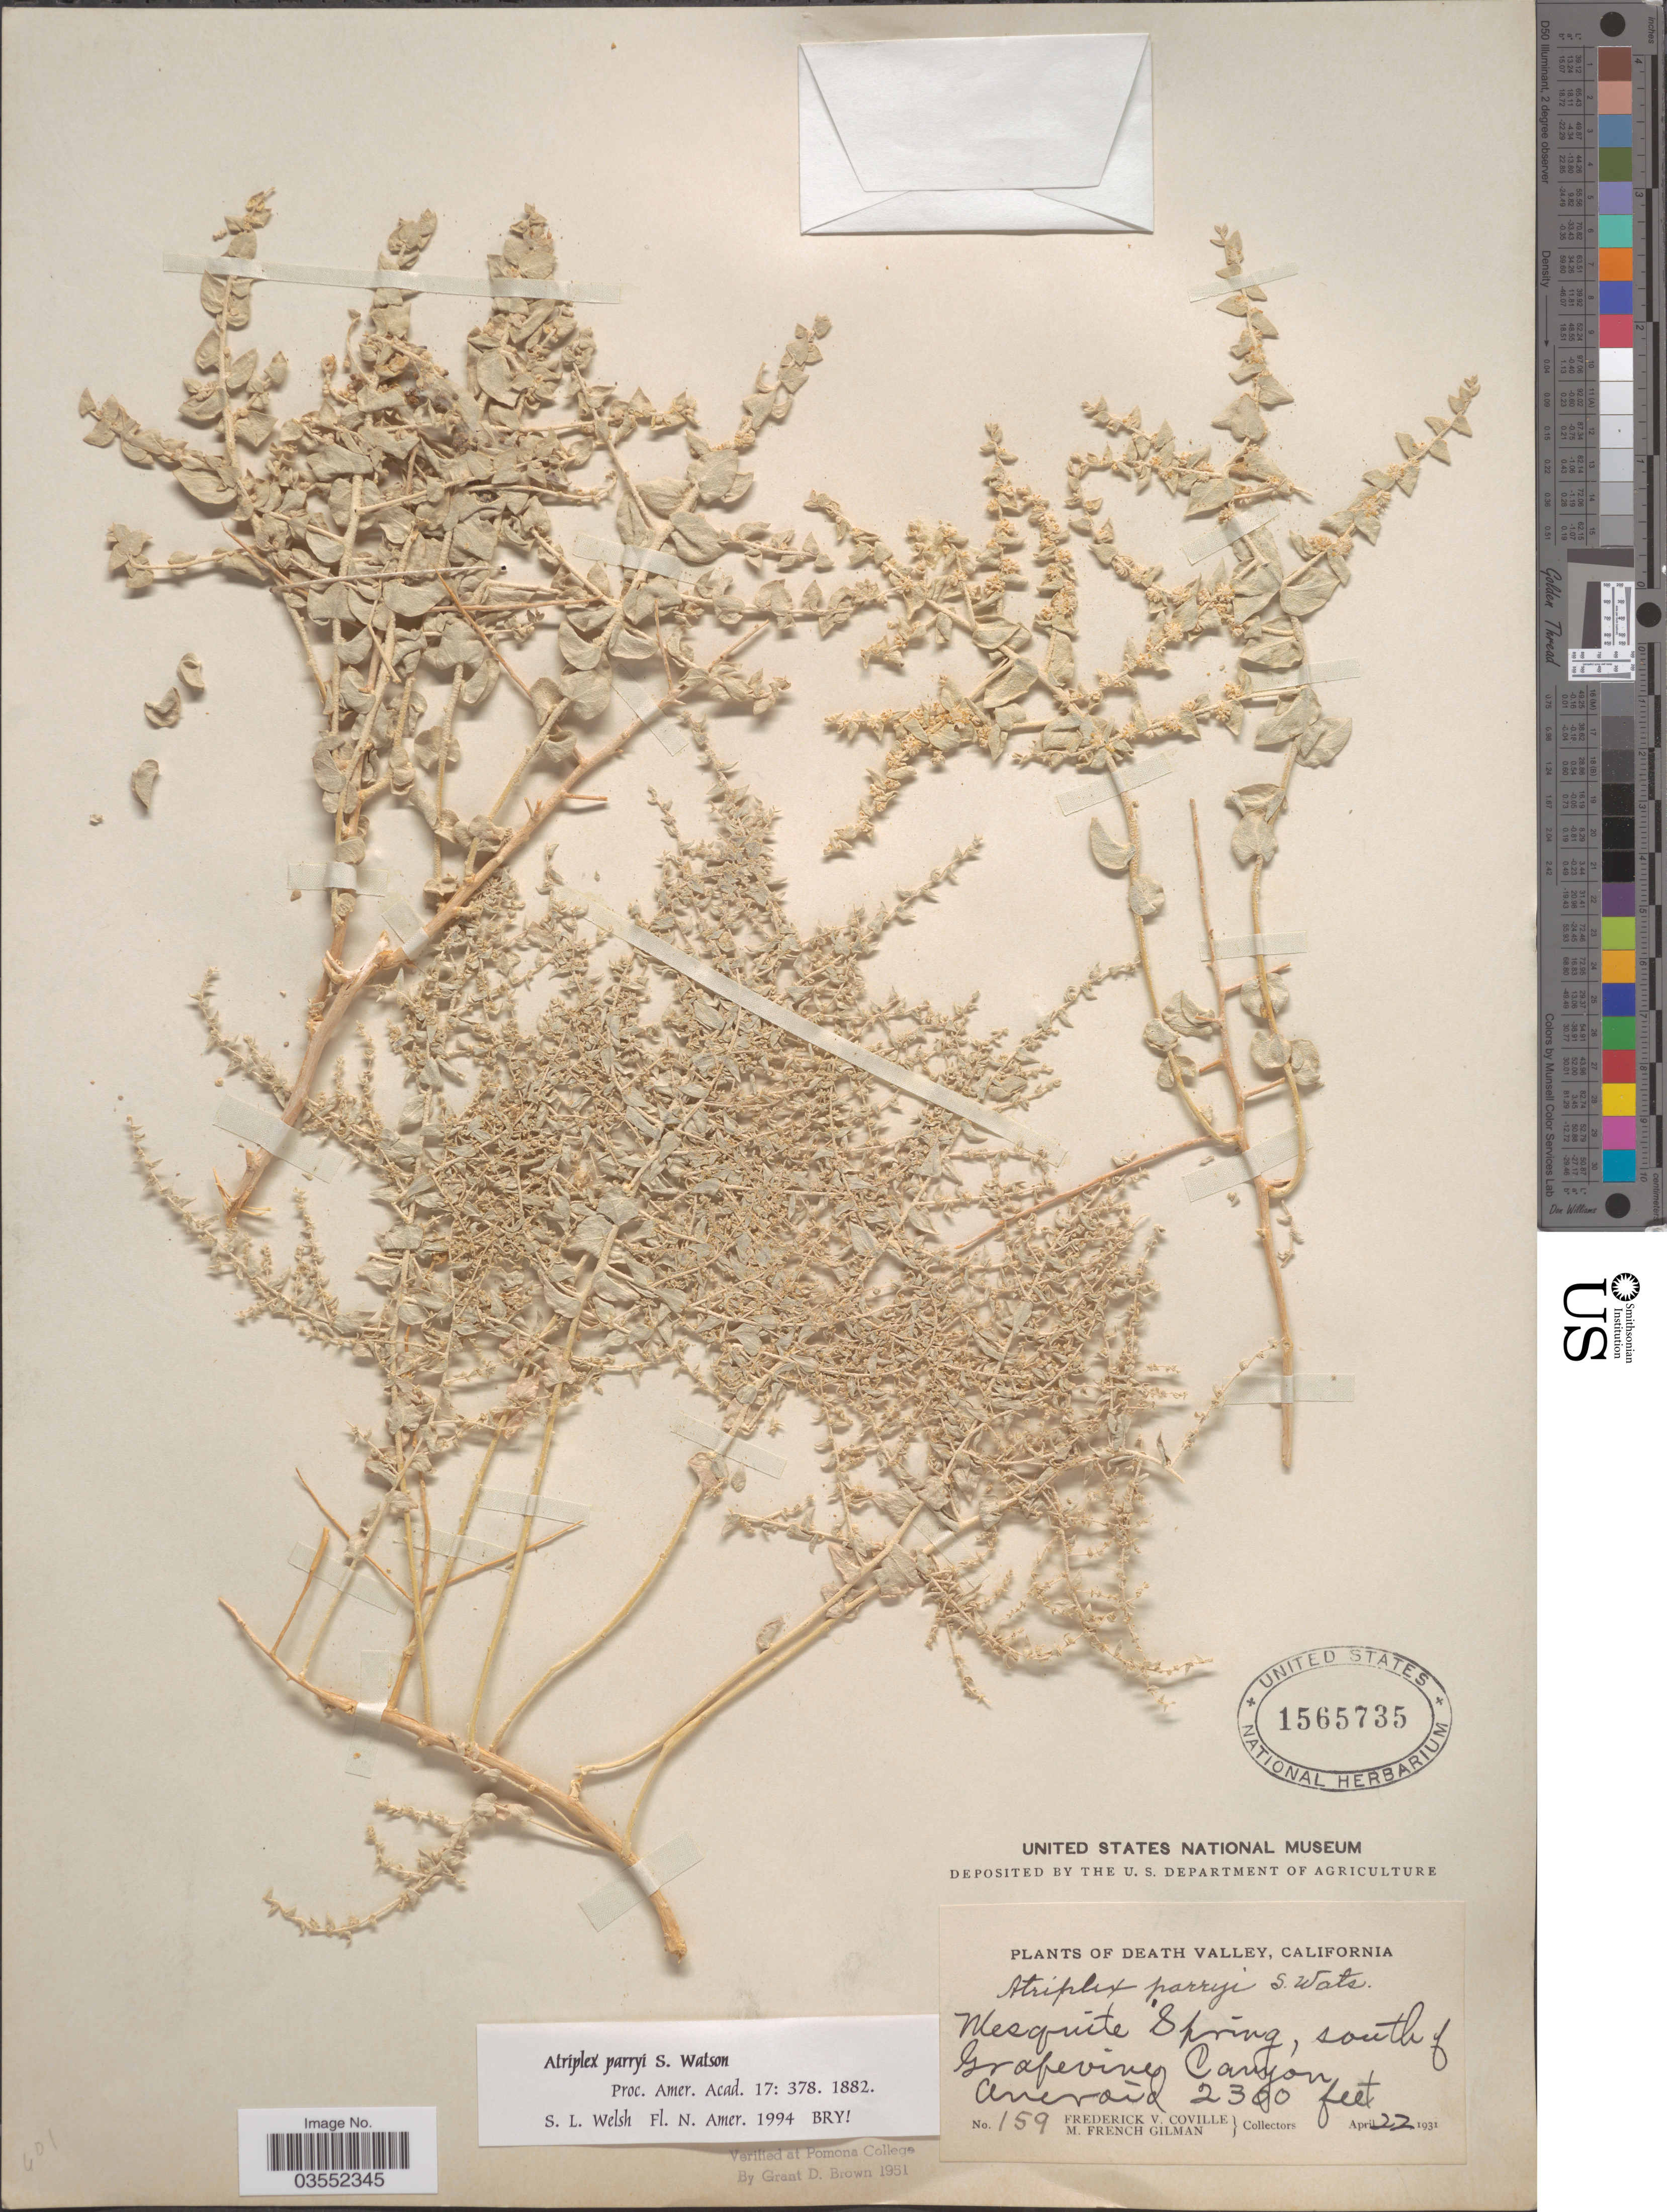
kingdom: Plantae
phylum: Tracheophyta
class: Magnoliopsida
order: Caryophyllales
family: Amaranthaceae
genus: Atriplex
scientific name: Atriplex parryi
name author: S. Watson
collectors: F. V. Coville & M. F. Gilman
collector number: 159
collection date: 1931-04-22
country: United States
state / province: California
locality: Death Valley, Mesquite Spring, south of Grafevine Canyon. Aneroid.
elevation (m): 701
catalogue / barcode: US 1565735